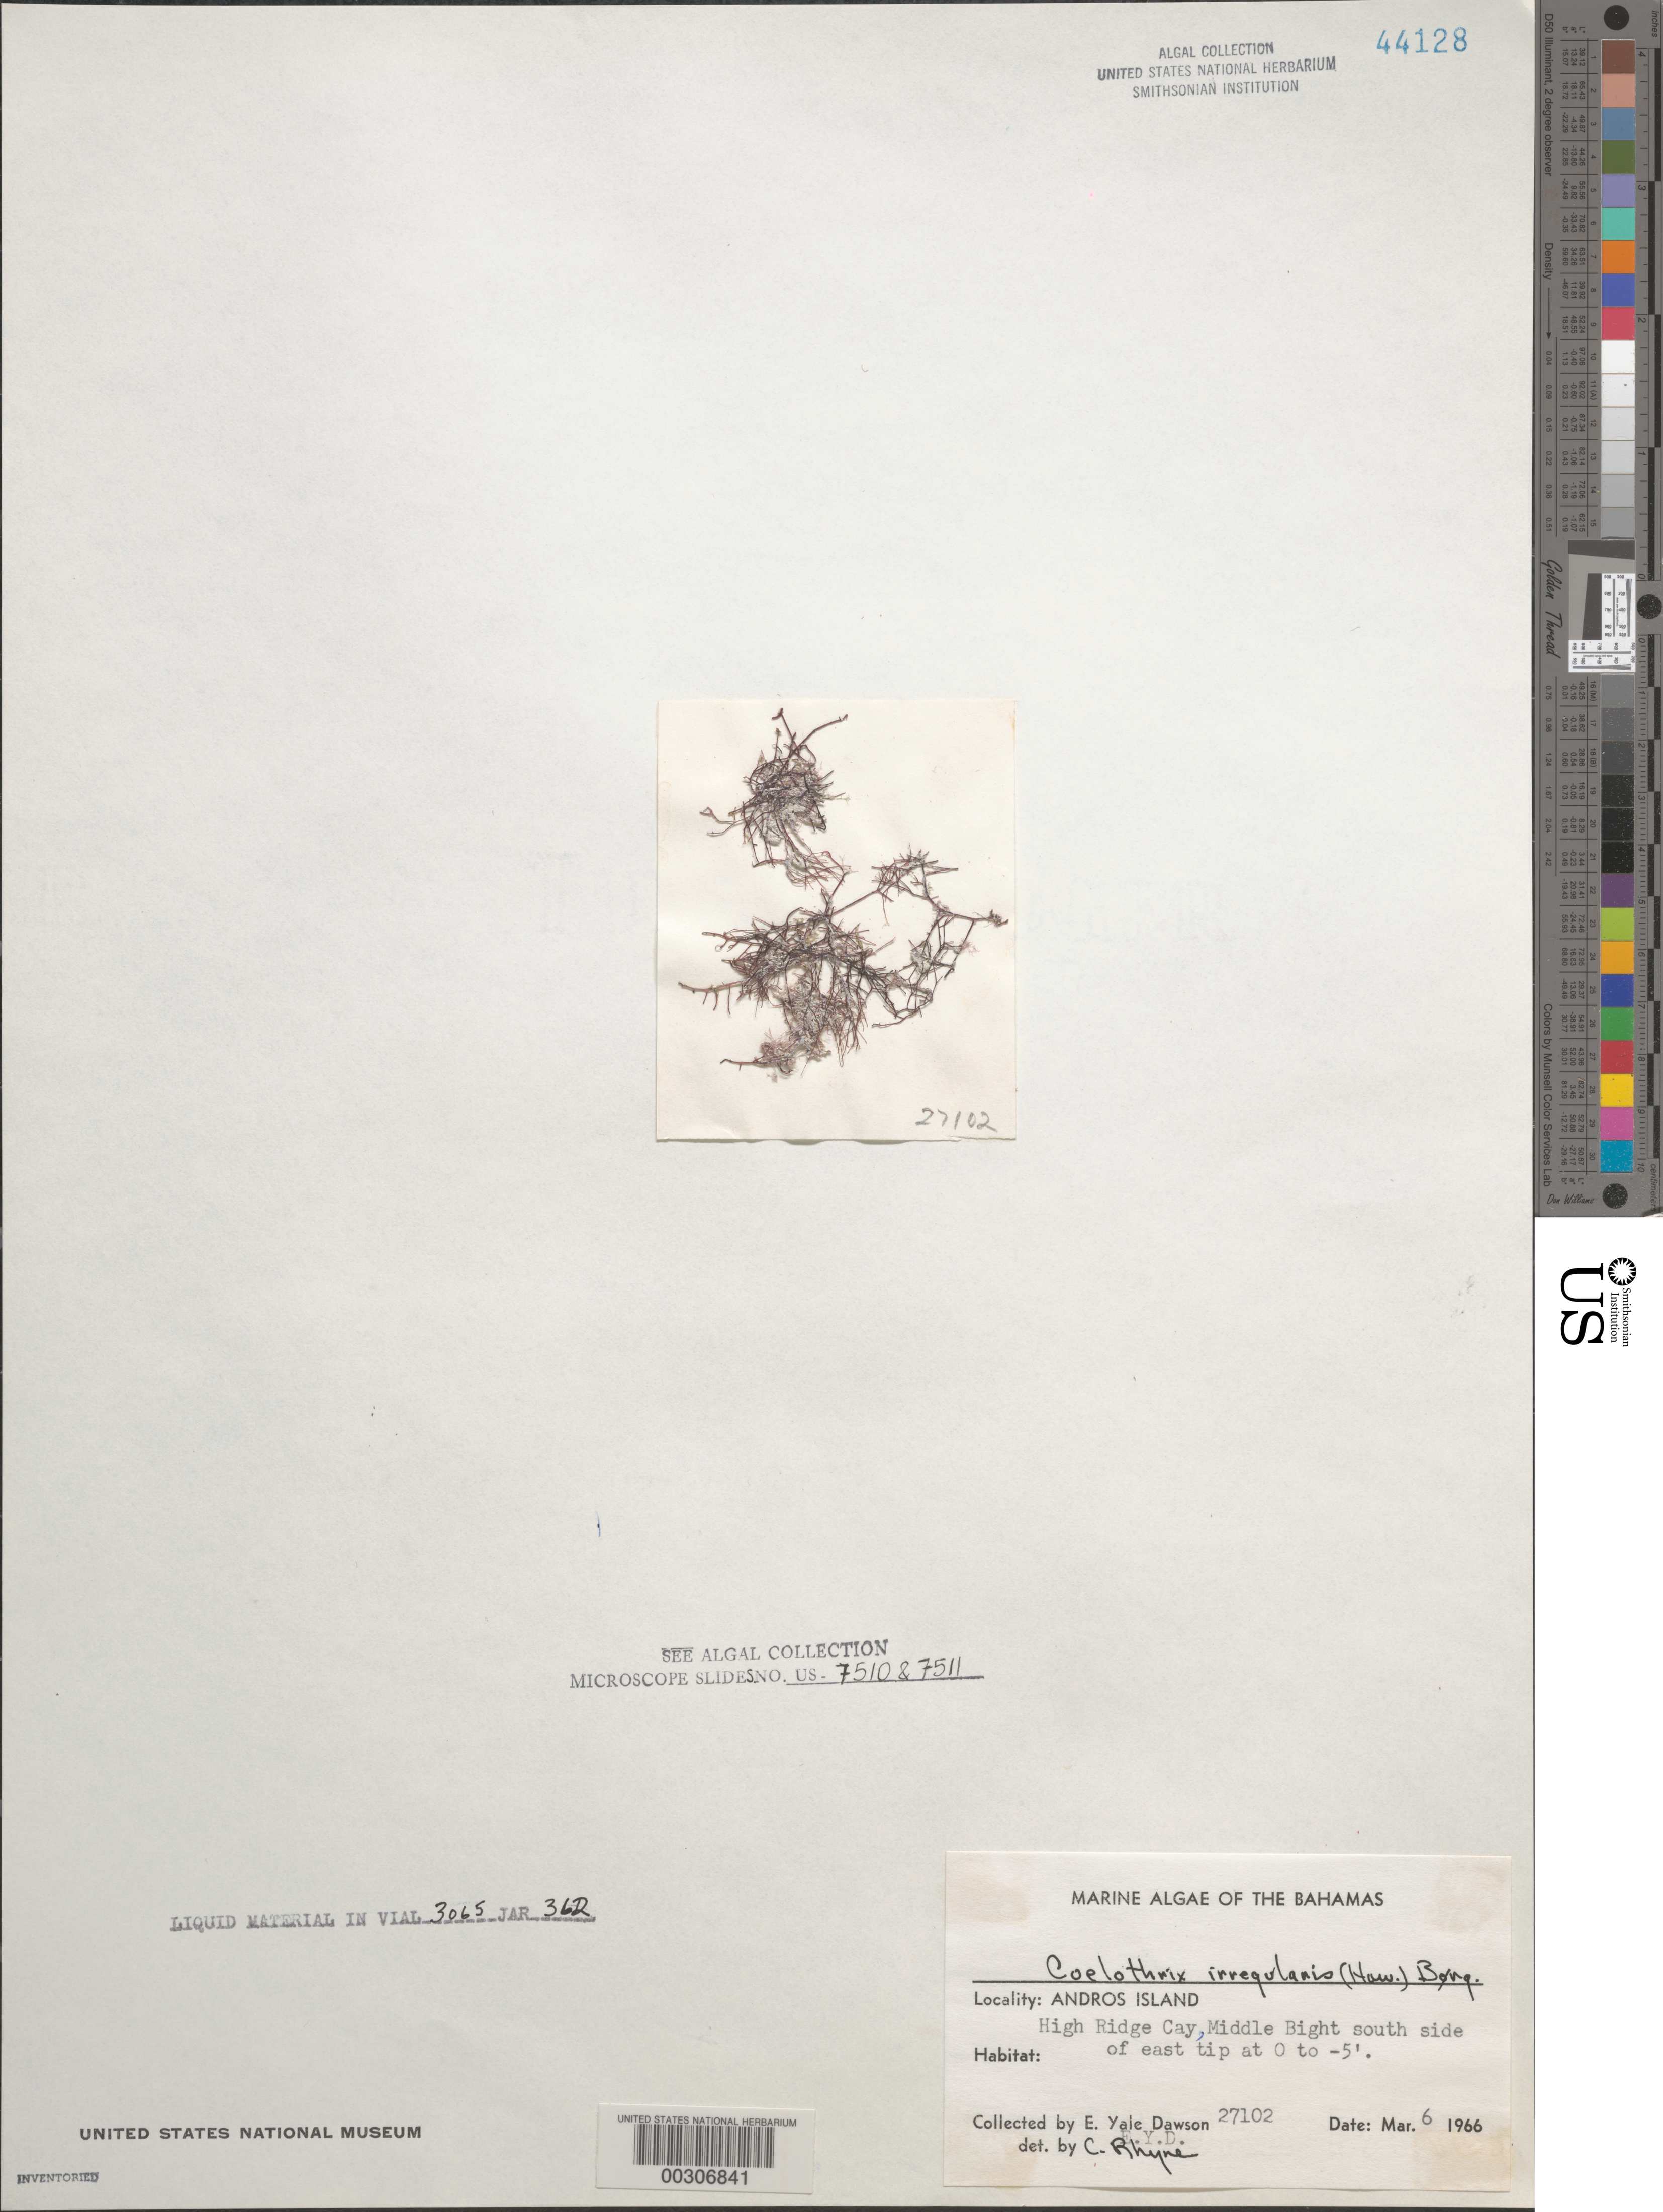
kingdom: Plantae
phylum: Rhodophyta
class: Florideophyceae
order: Rhodymeniales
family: Champiaceae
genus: Coelothrix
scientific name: Coelothrix irregularis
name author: (Harv.) Børgesen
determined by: Rhyne, C. F.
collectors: E. Y. Dawson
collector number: EYD 27102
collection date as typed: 06 Mar 1966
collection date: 1966-03-06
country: Bahamas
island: High Ridge Cay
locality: Middle Bight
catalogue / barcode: US 44128